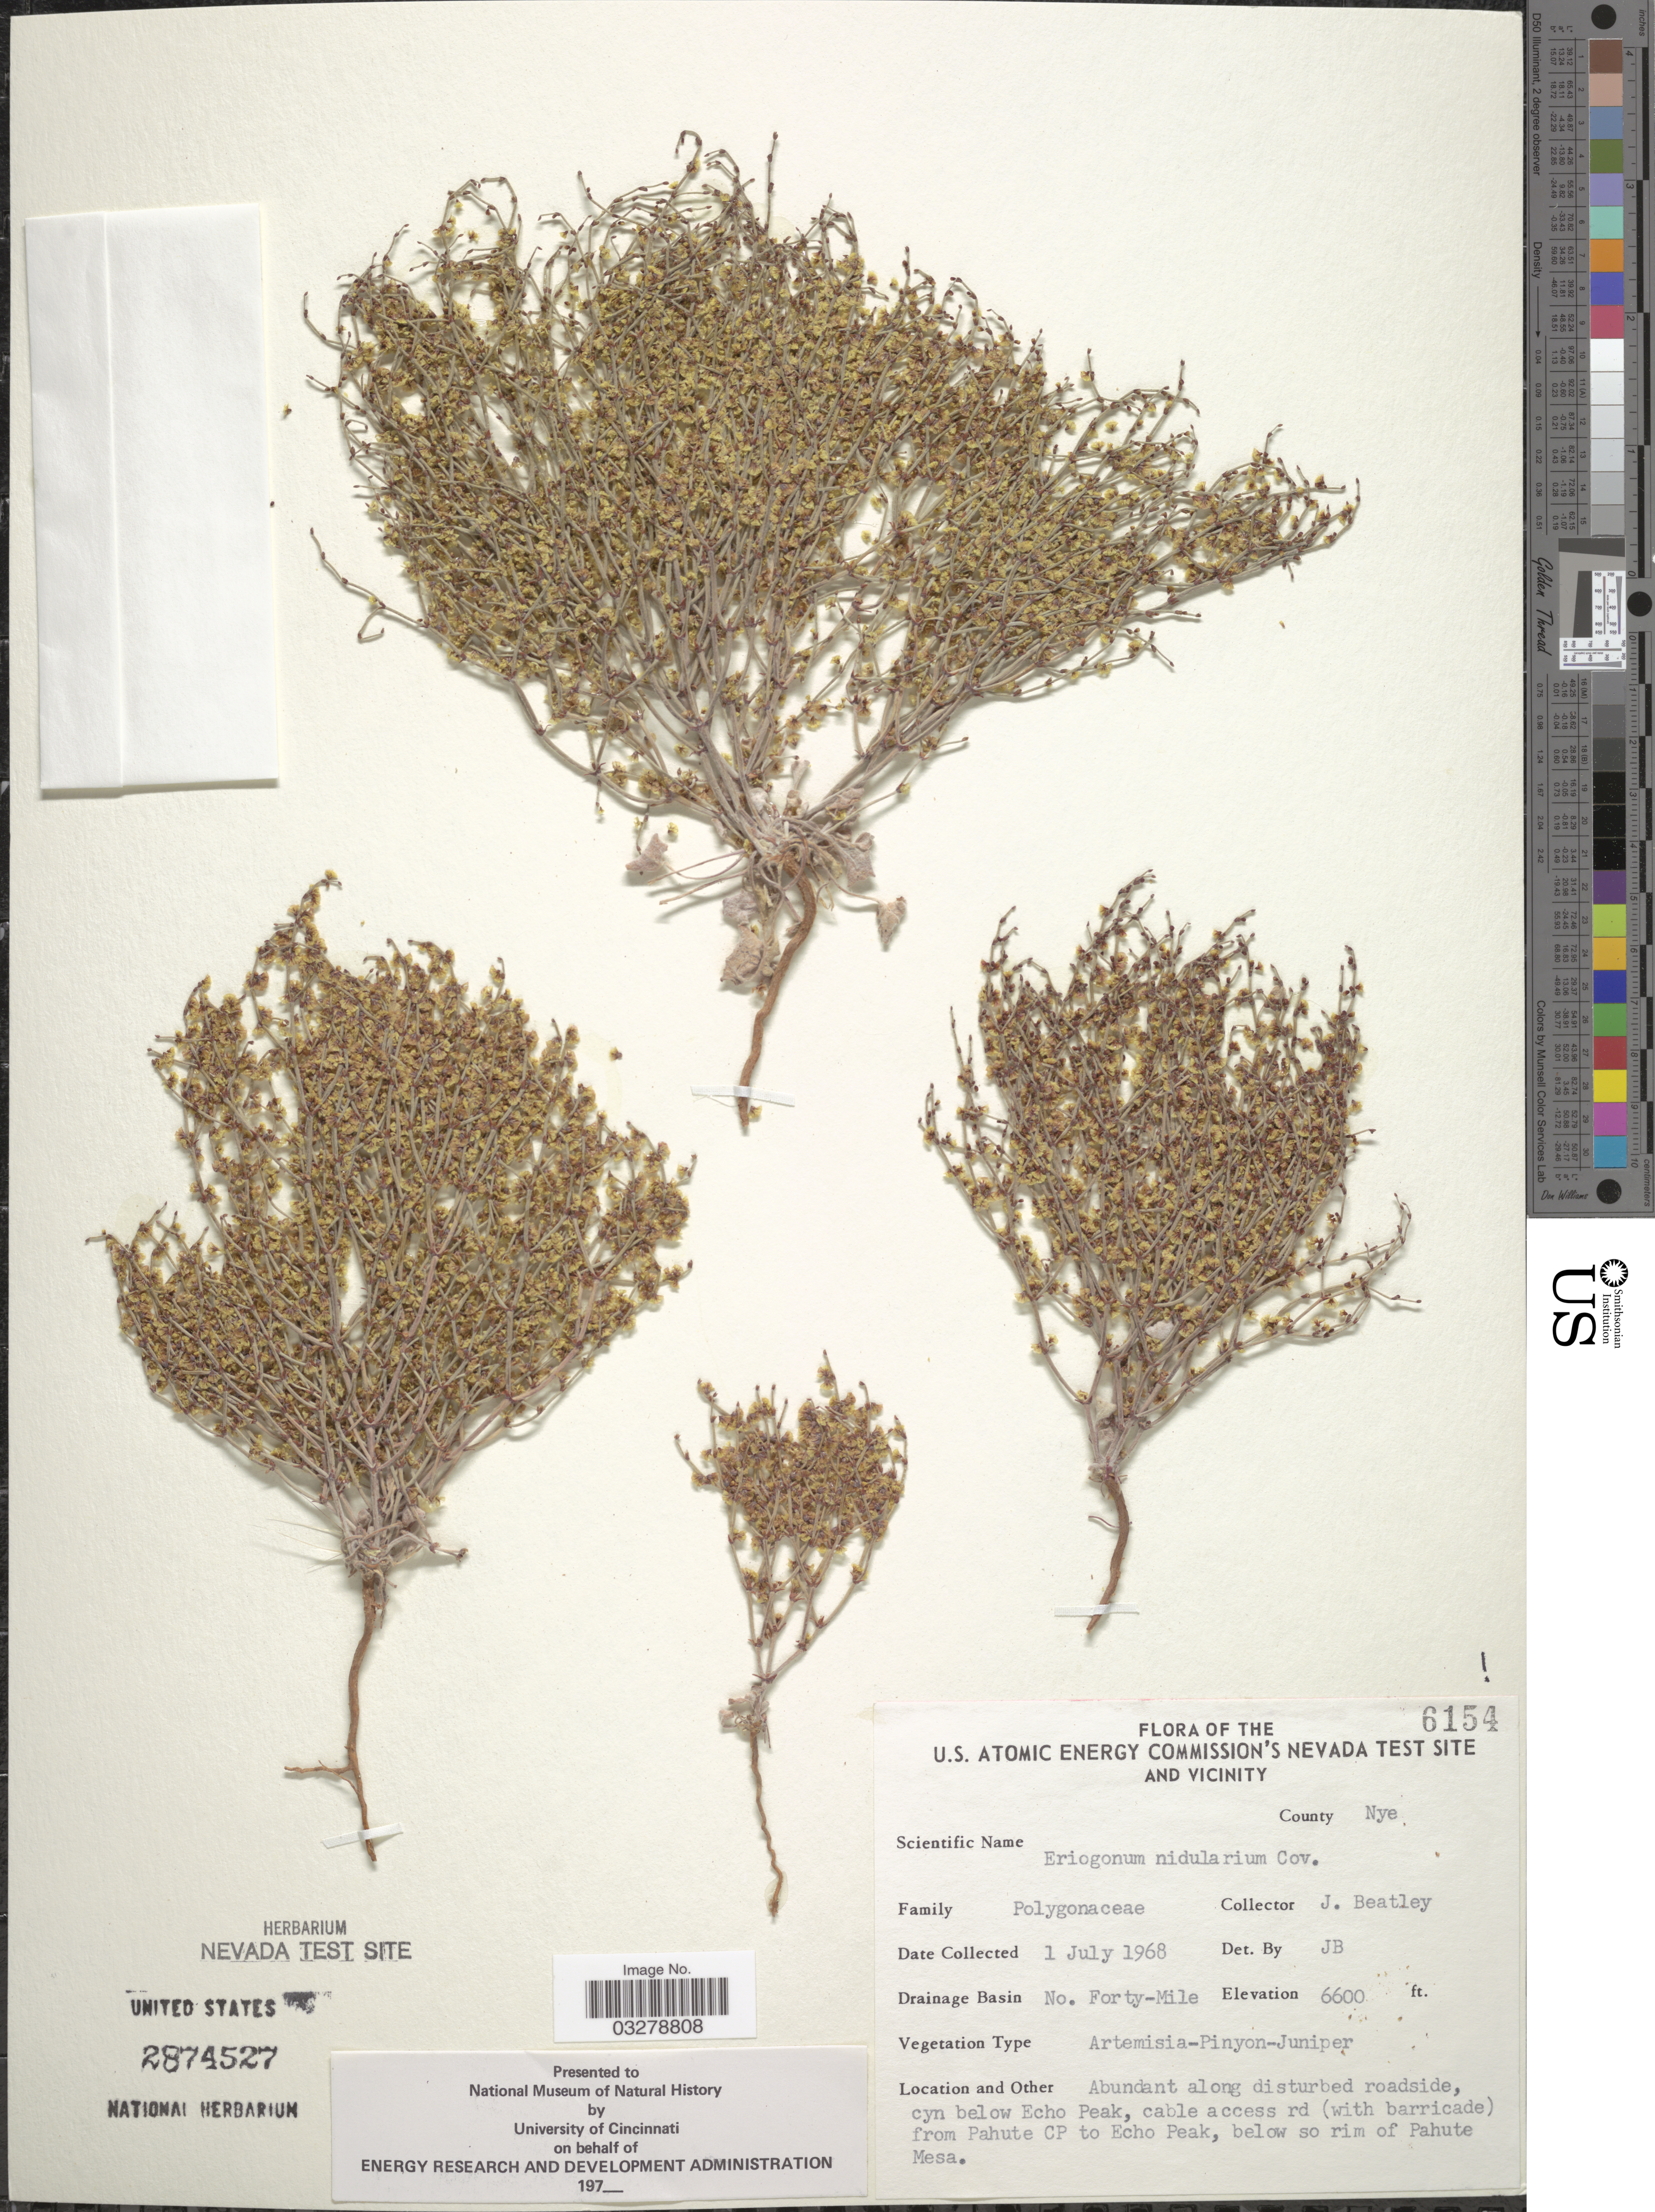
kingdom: Plantae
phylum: Tracheophyta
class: Magnoliopsida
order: Caryophyllales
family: Polygonaceae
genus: Eriogonum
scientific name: Eriogonum nidularium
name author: Coville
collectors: J. C. Beatley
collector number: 6154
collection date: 1968-07-01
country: United States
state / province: Nevada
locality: U.S. Atomic Energy Commission's Nevada Test Site and Vicinity. County Nye. Drainage No. Forty-Mile. Cyn below Echo Peak, cable access rd (with barricade) from Pahute CP to Echo Peak, below so rim of Pahute Mesa.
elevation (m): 2012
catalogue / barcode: US 2874527